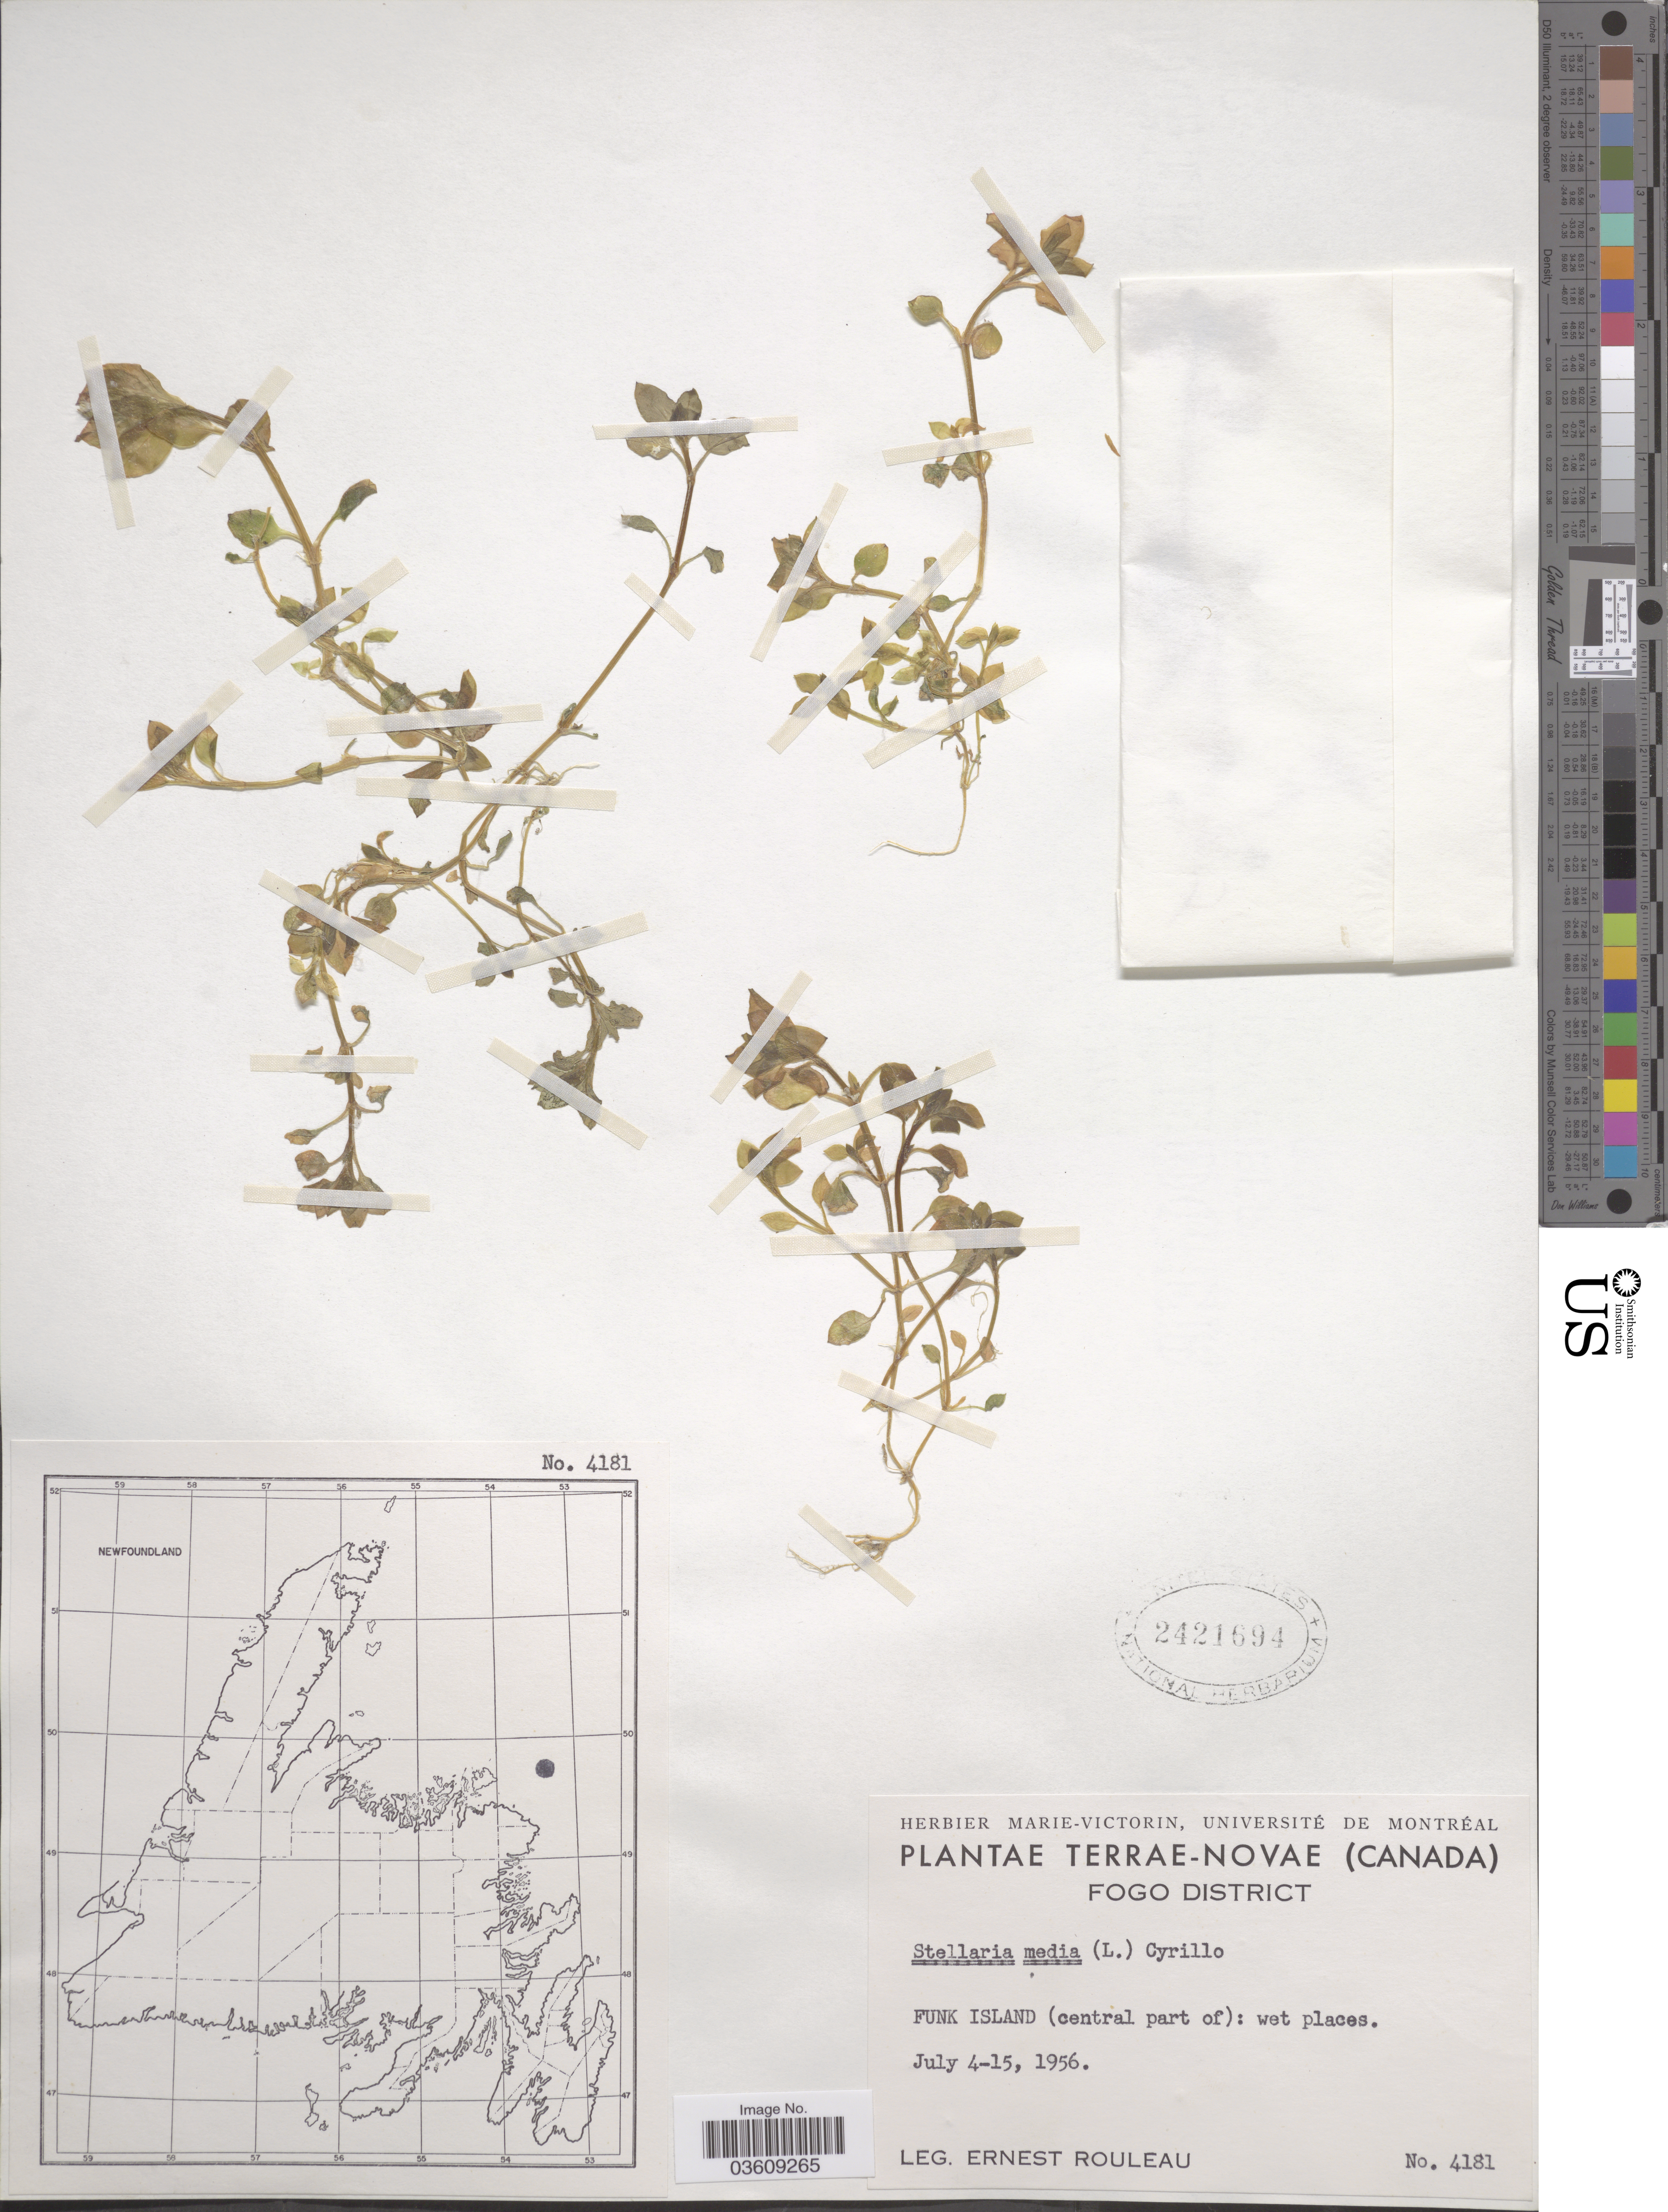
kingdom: Plantae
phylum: Tracheophyta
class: Magnoliopsida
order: Caryophyllales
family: Caryophyllaceae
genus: Stellaria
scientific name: Stellaria media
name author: (L.) Vill.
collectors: J. Rouleau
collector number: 4181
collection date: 1956-07-04/1956-07-15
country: Canada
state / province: Newfoundland and Labrador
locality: Terrae-Novea. Fogo District. Funk Island (central part of): wet places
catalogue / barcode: US 2421694